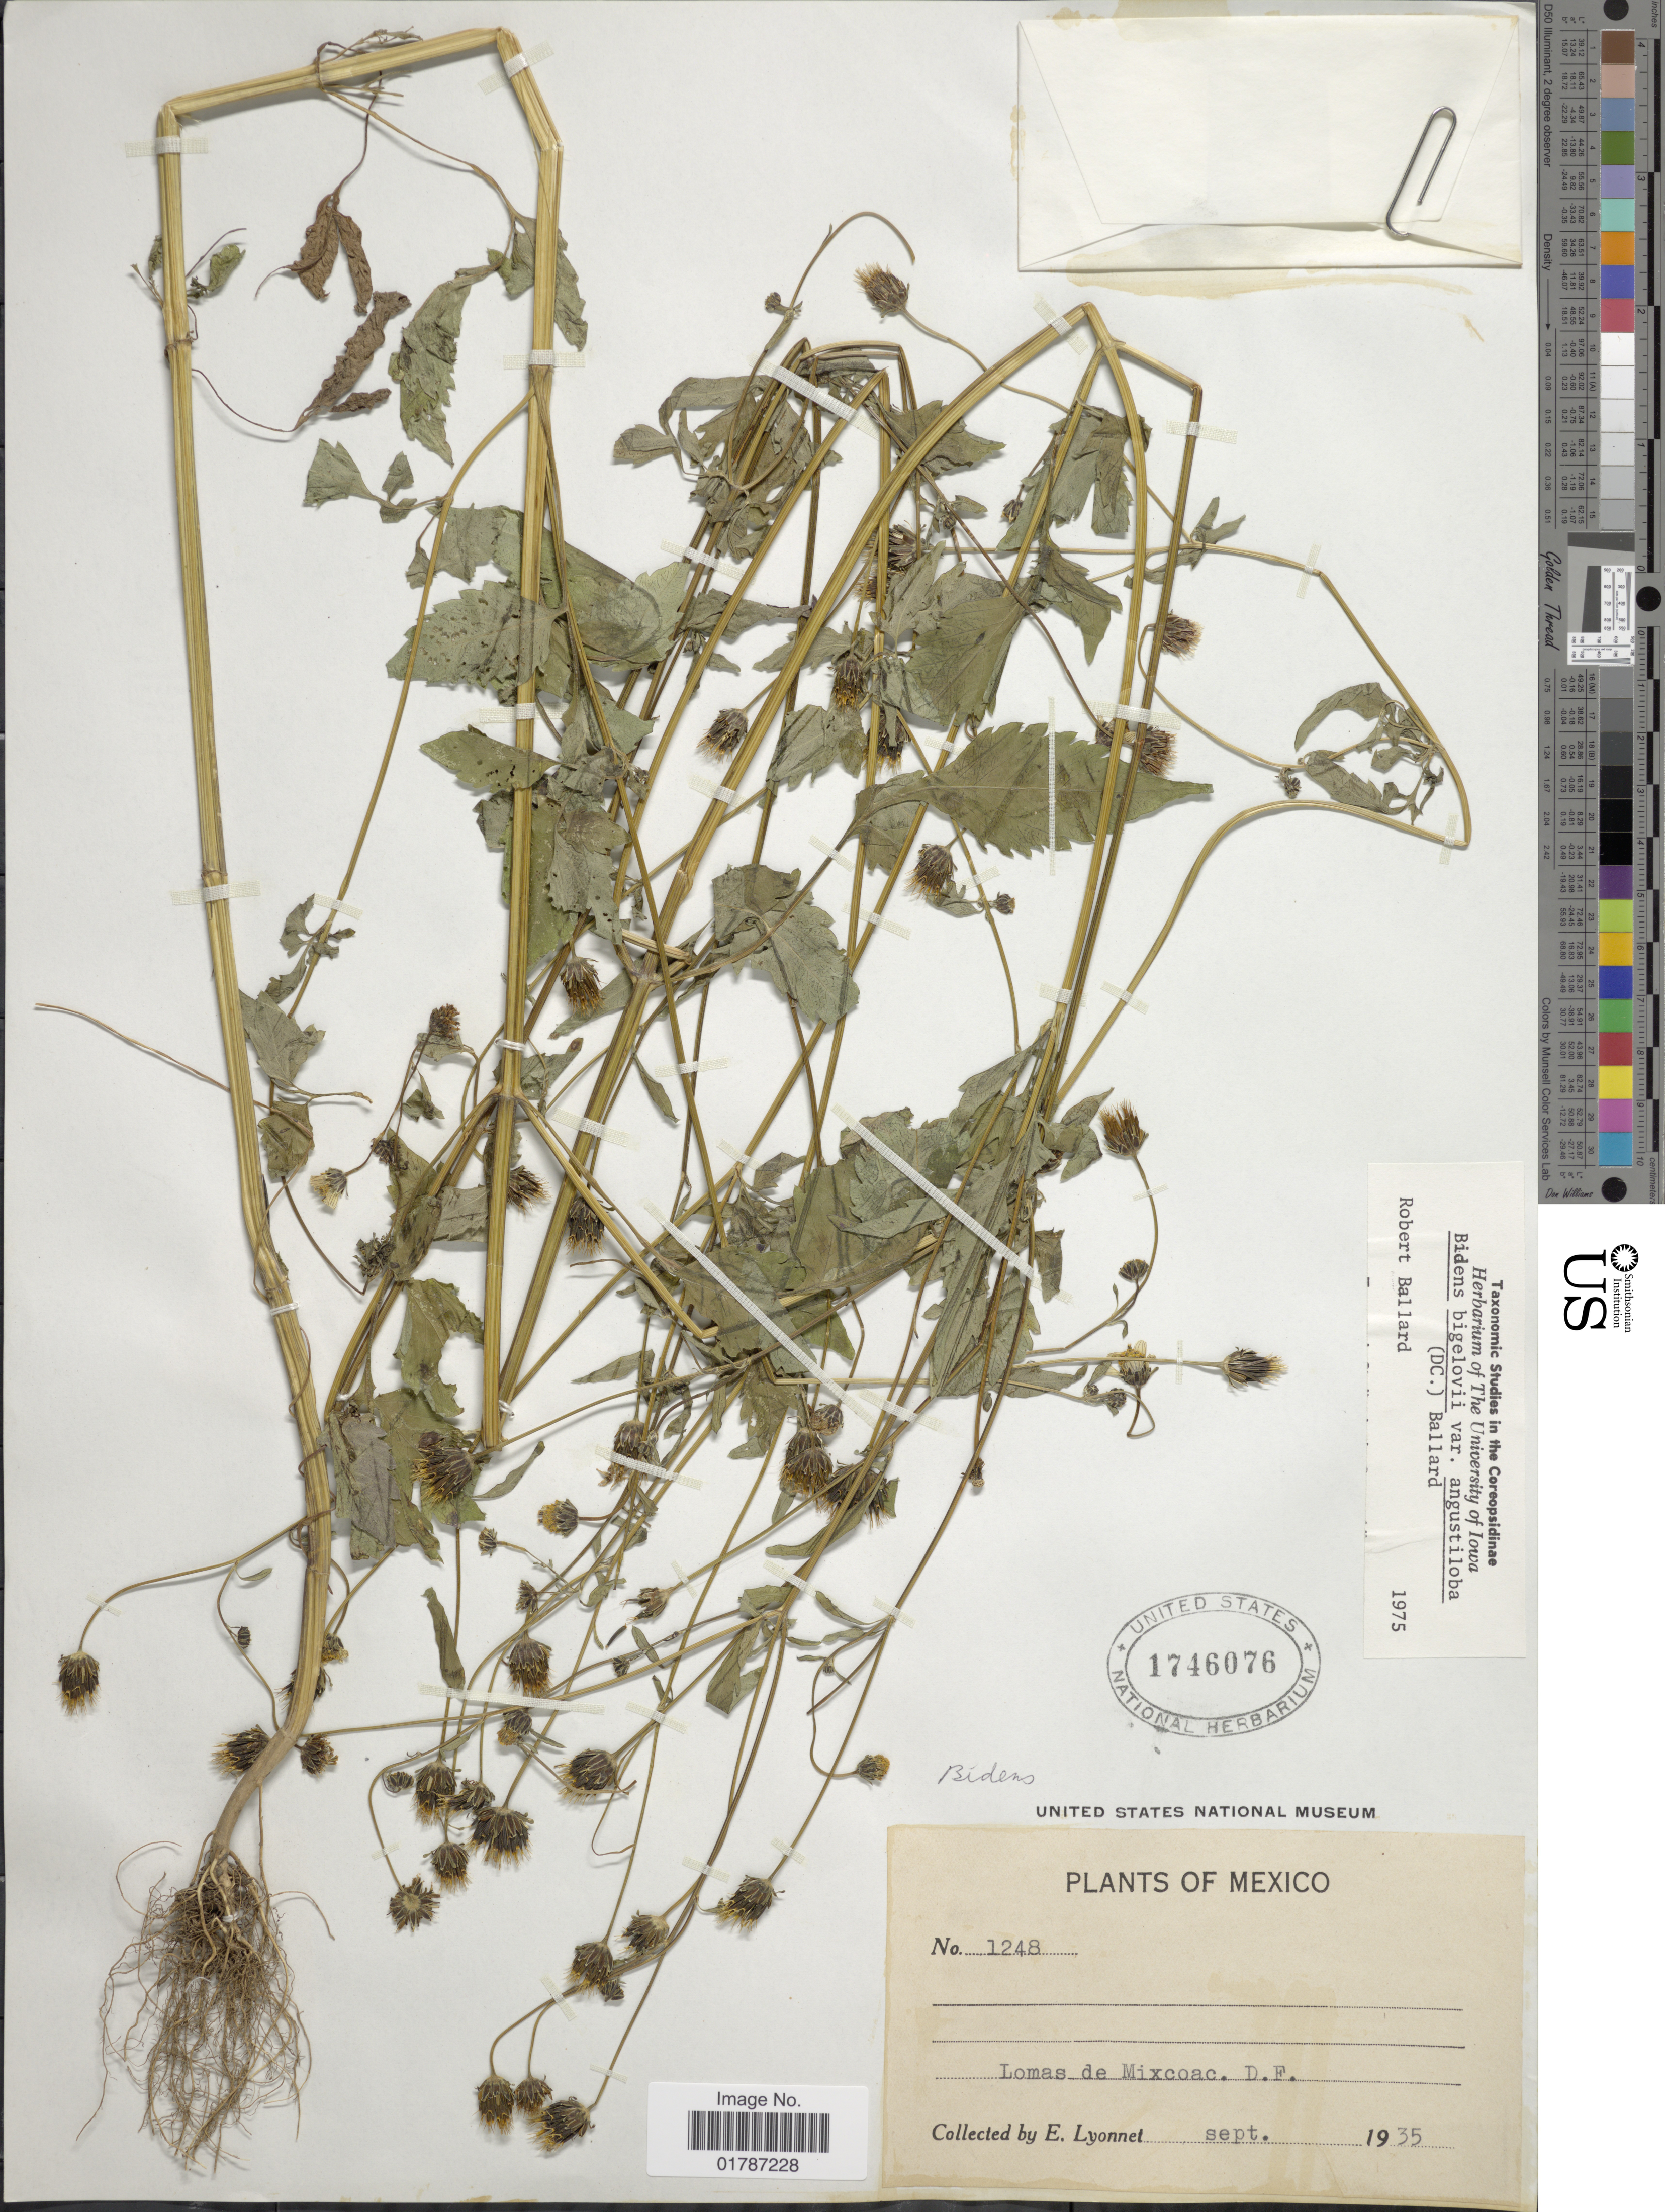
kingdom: Plantae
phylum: Tracheophyta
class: Magnoliopsida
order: Asterales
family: Asteraceae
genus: Bidens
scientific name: Bidens bigelovii var. angustiloba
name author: (DC.) Ballard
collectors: E. Lyonnet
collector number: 1248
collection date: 1935-09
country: Mexico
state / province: Distrito Federal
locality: Lomas de Mixcoac, D. F.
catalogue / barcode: US 1746076